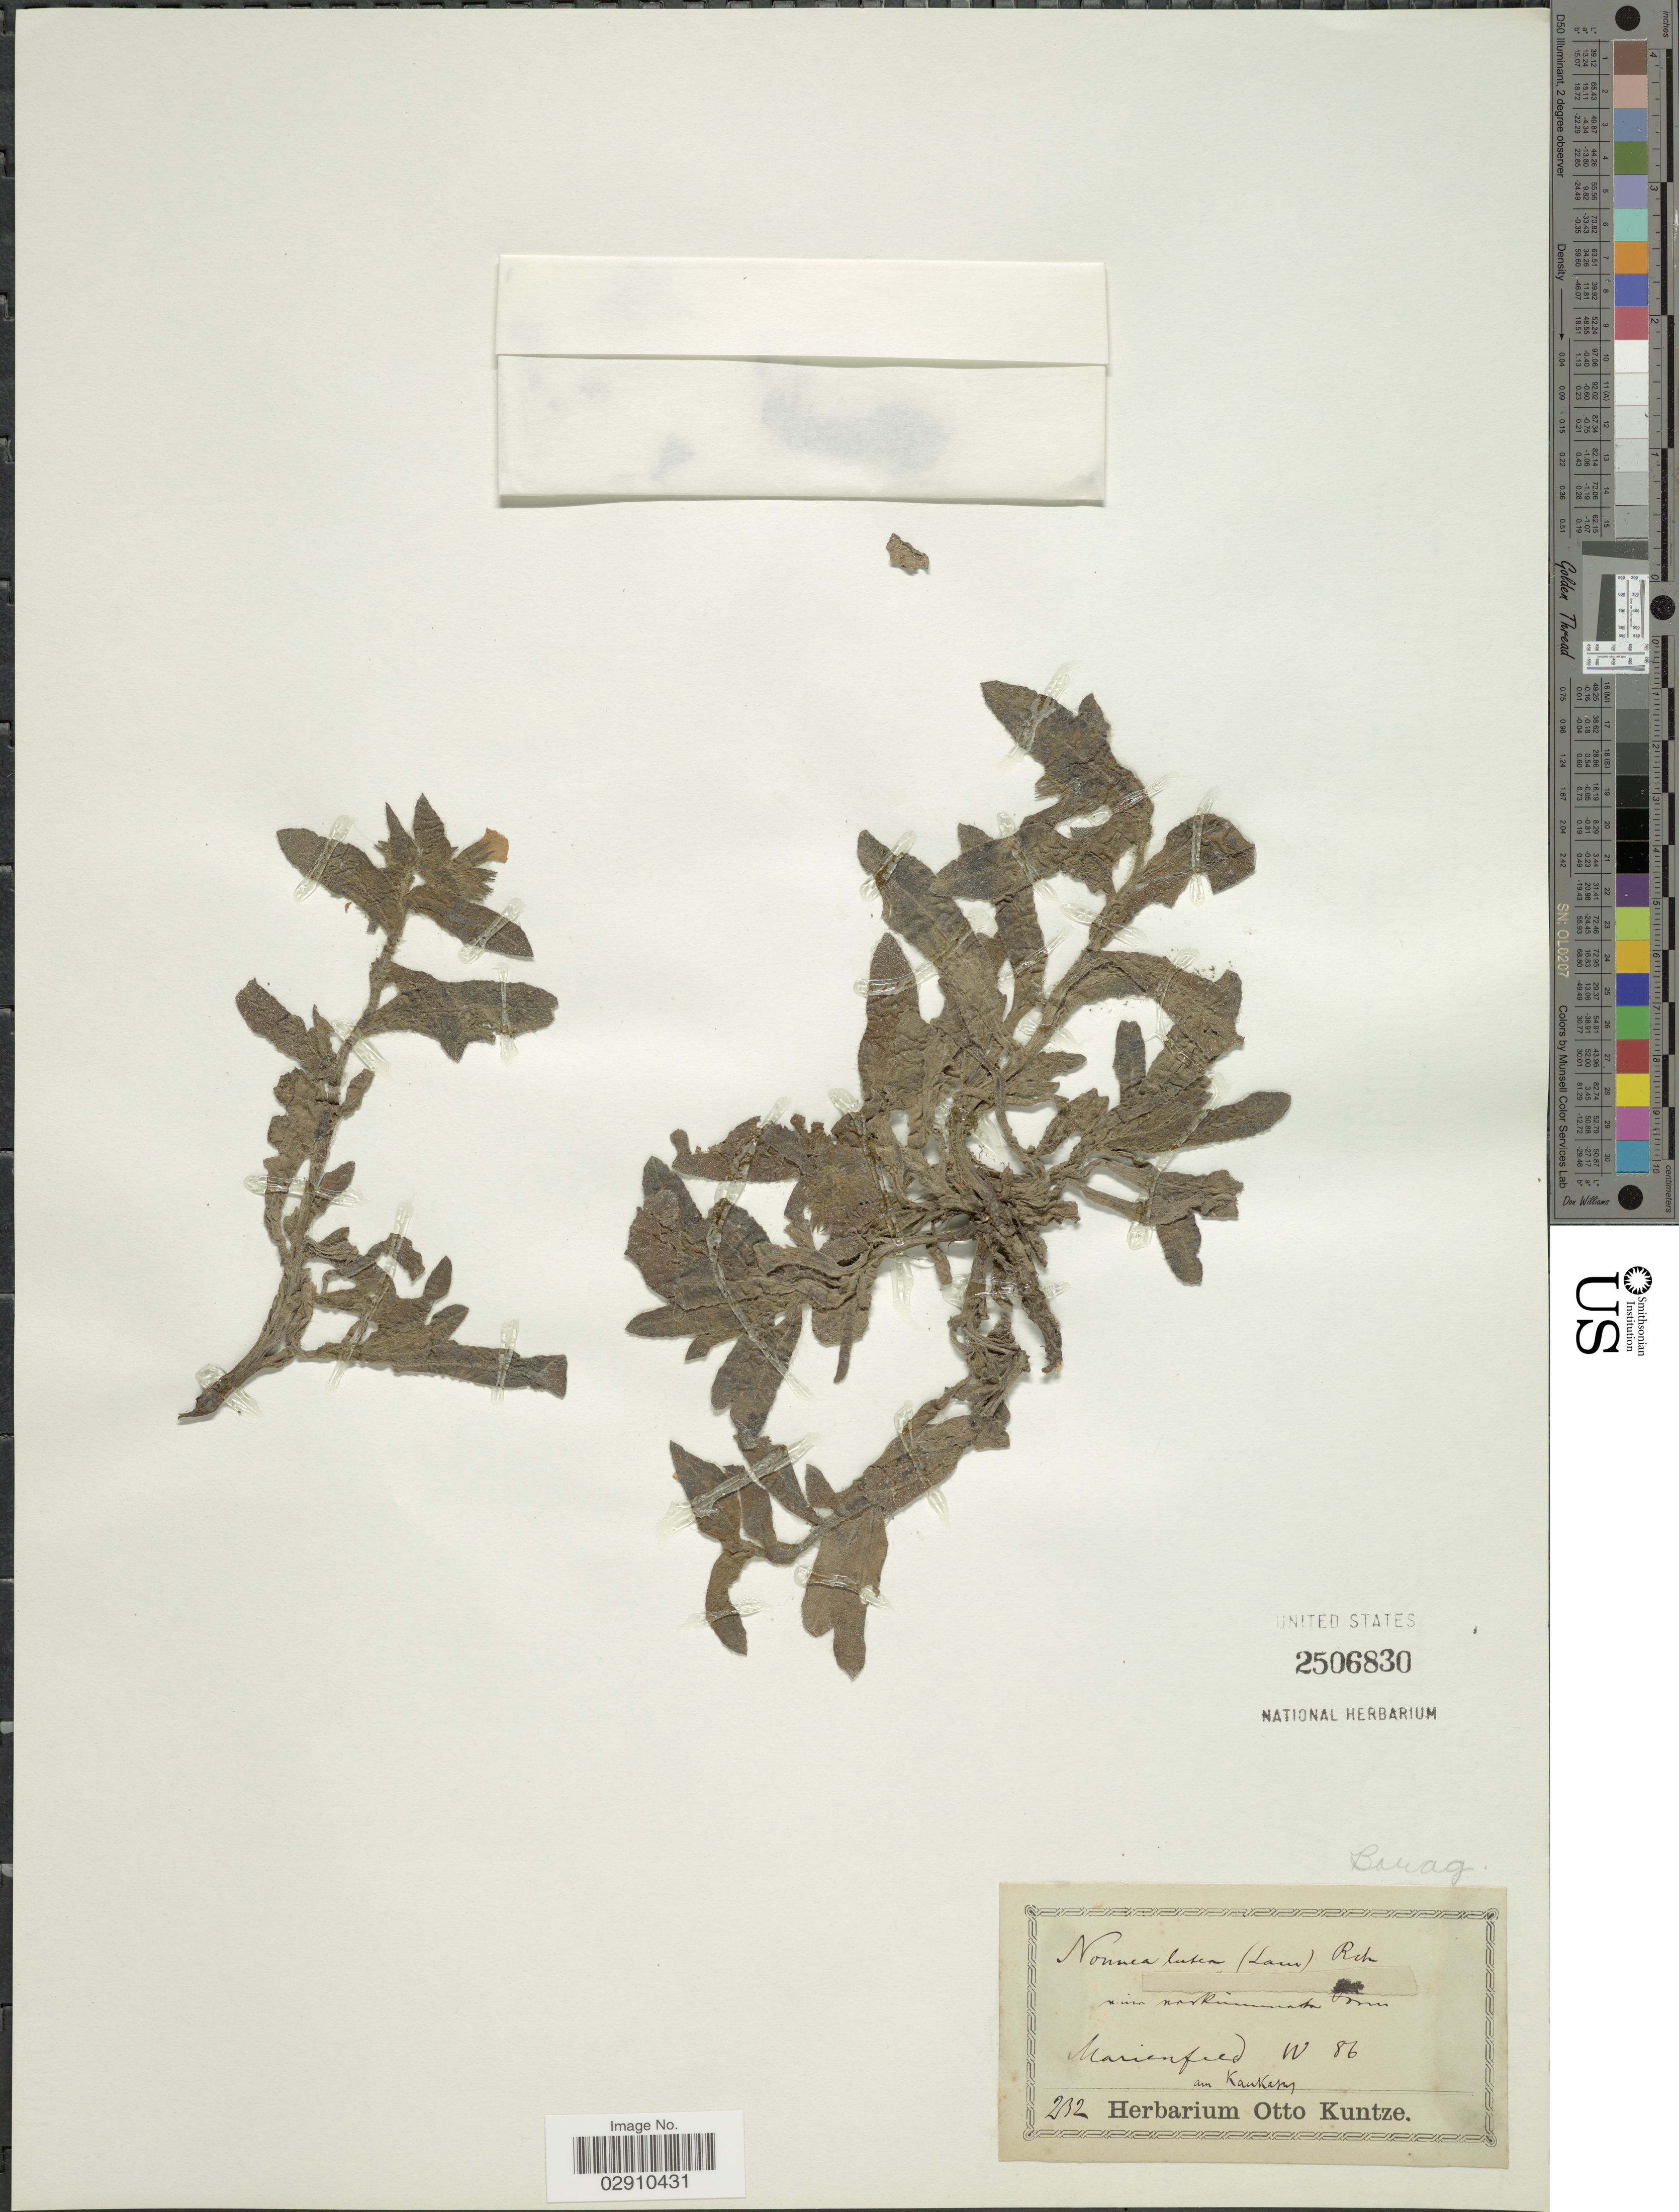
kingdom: Plantae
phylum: Tracheophyta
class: Magnoliopsida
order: Boraginales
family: Boraginaceae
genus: Nonea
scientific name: Nonea lutea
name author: (Desr.) DC.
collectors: ex herb. Otto Kuntze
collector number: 232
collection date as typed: Transcribed d/m/y: /4/86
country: Georgia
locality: Marienfeld am Kaukasus.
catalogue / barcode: US 2506830